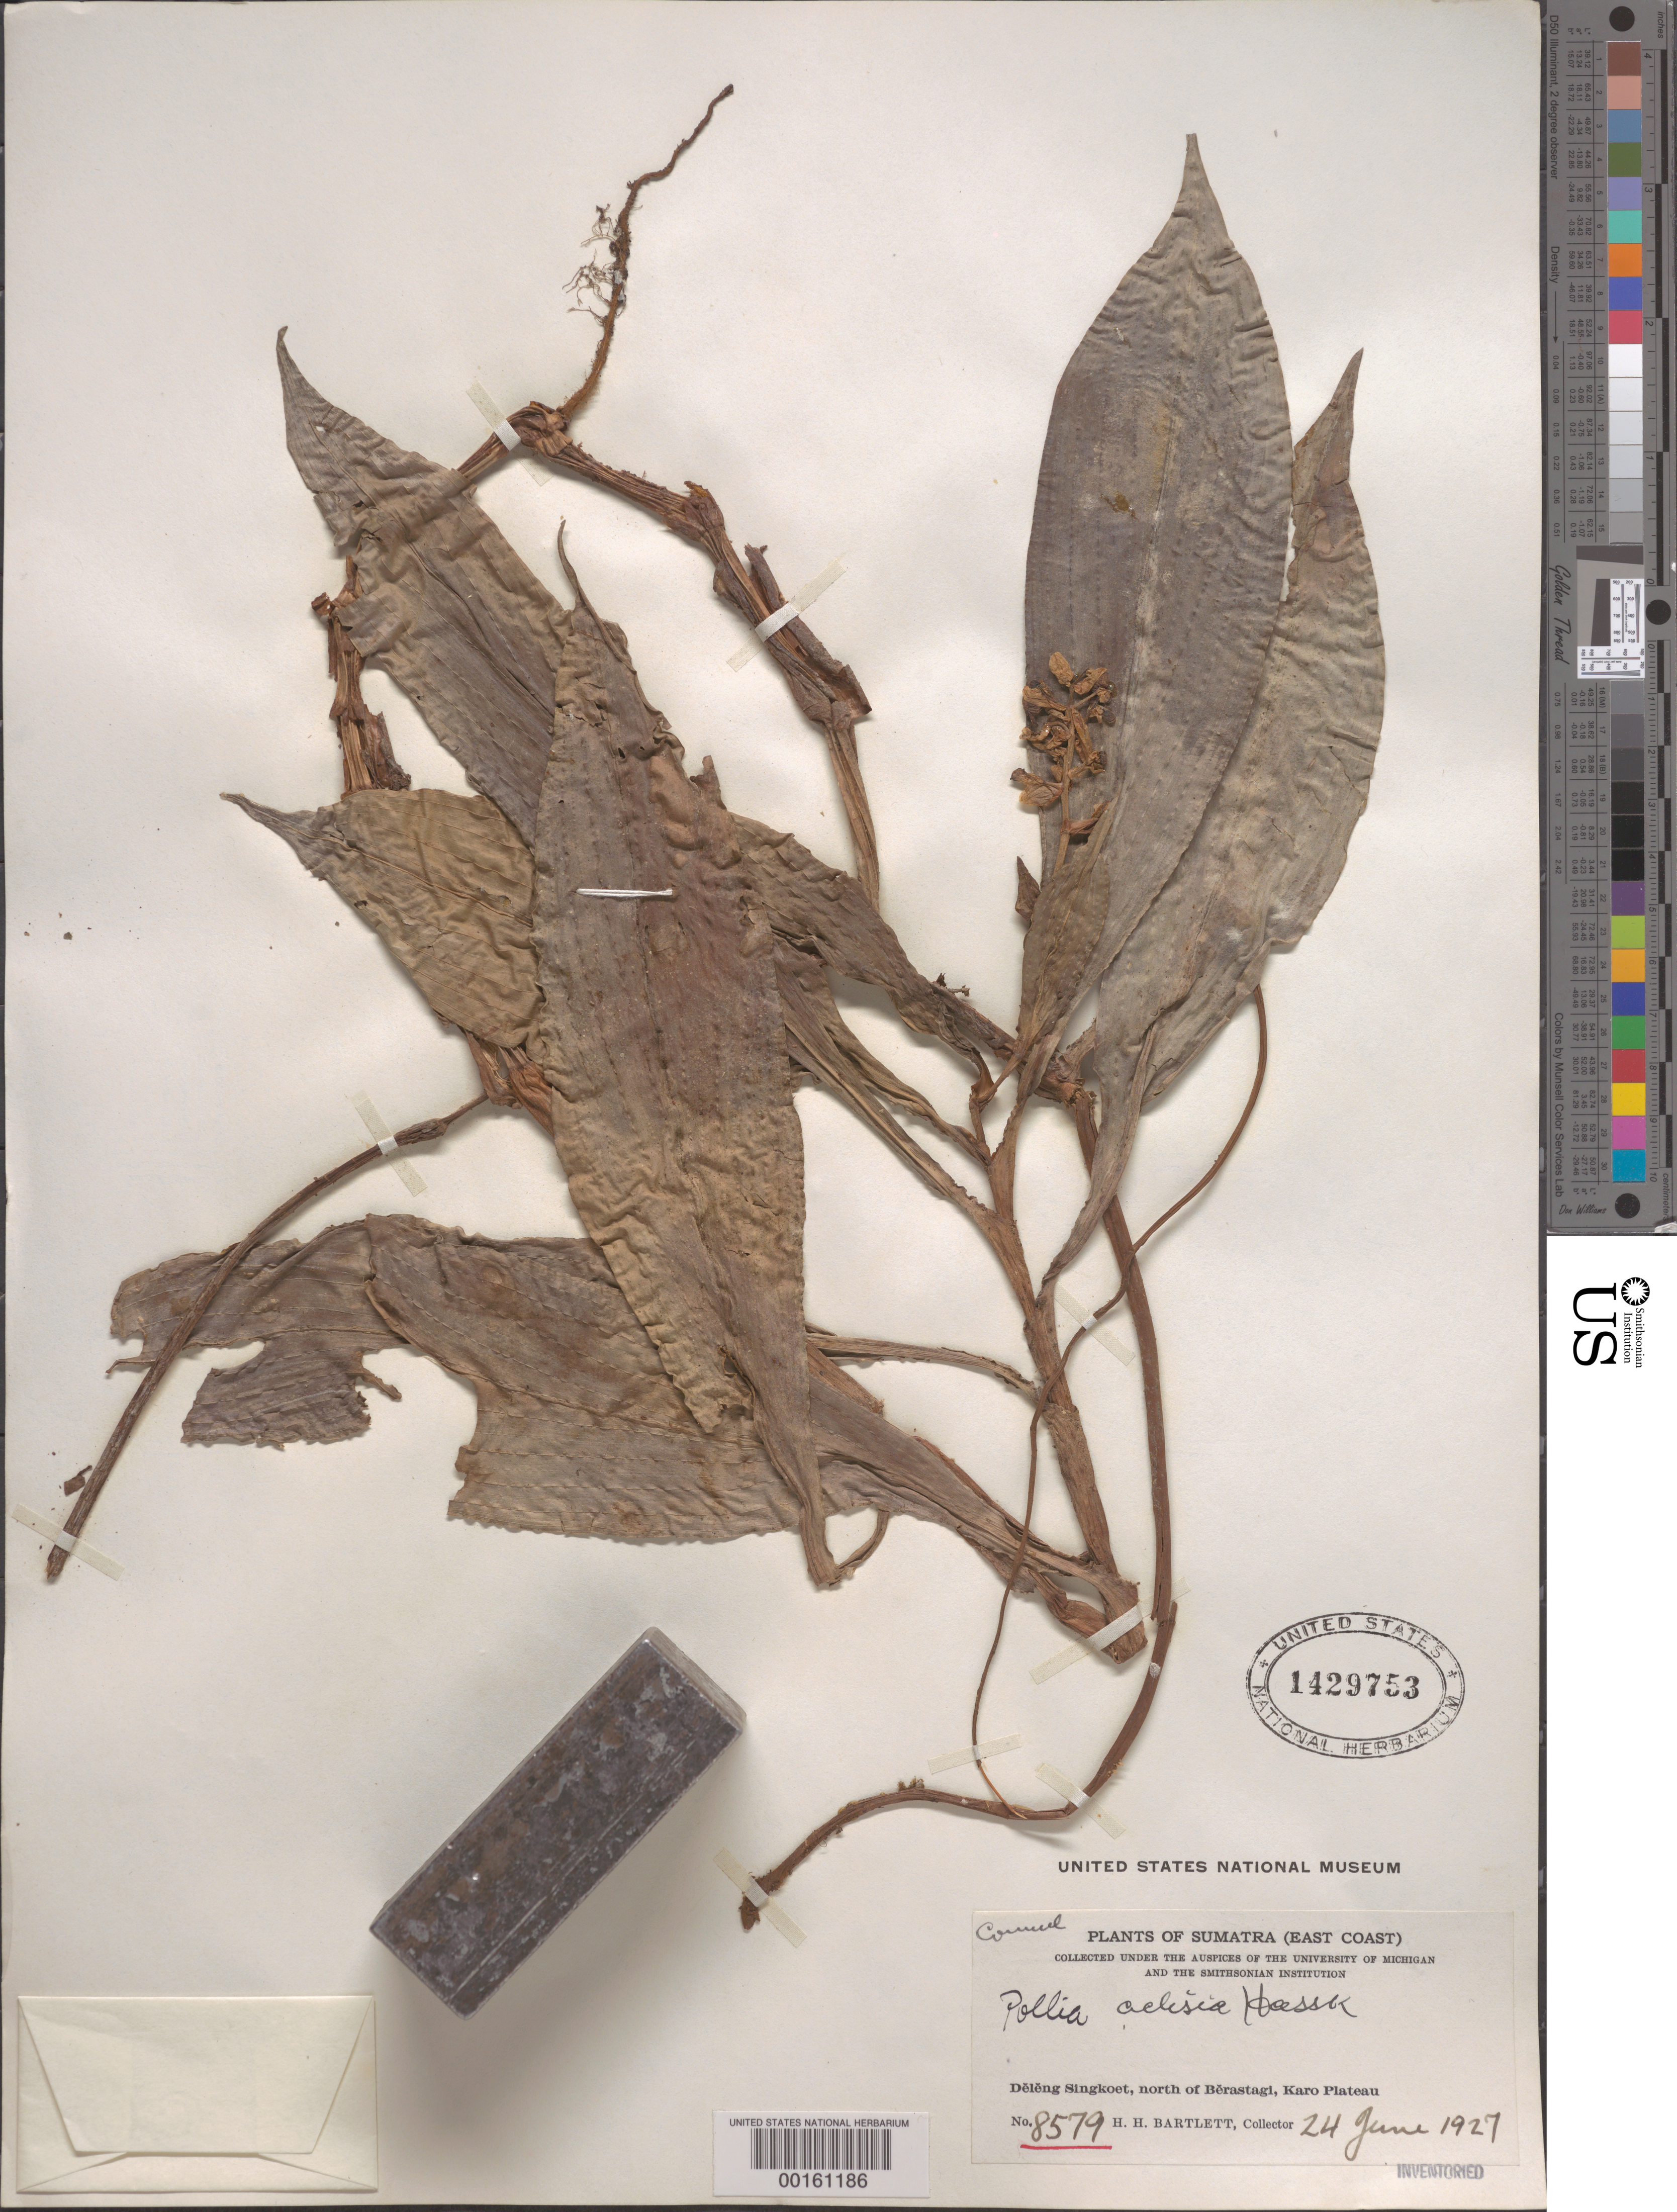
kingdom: Plantae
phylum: Tracheophyta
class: Liliopsida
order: Commelinales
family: Commelinaceae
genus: Pollia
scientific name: Pollia hasskarlii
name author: R.S. Rao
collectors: H. H. Bartlett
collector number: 8579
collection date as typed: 24 Jun 1927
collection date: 1927-06-24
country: Indonesia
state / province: Sumatra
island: Sumatra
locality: Deleng Singkoet, N of Berastagi, Karo Plateau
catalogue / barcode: US 1429753